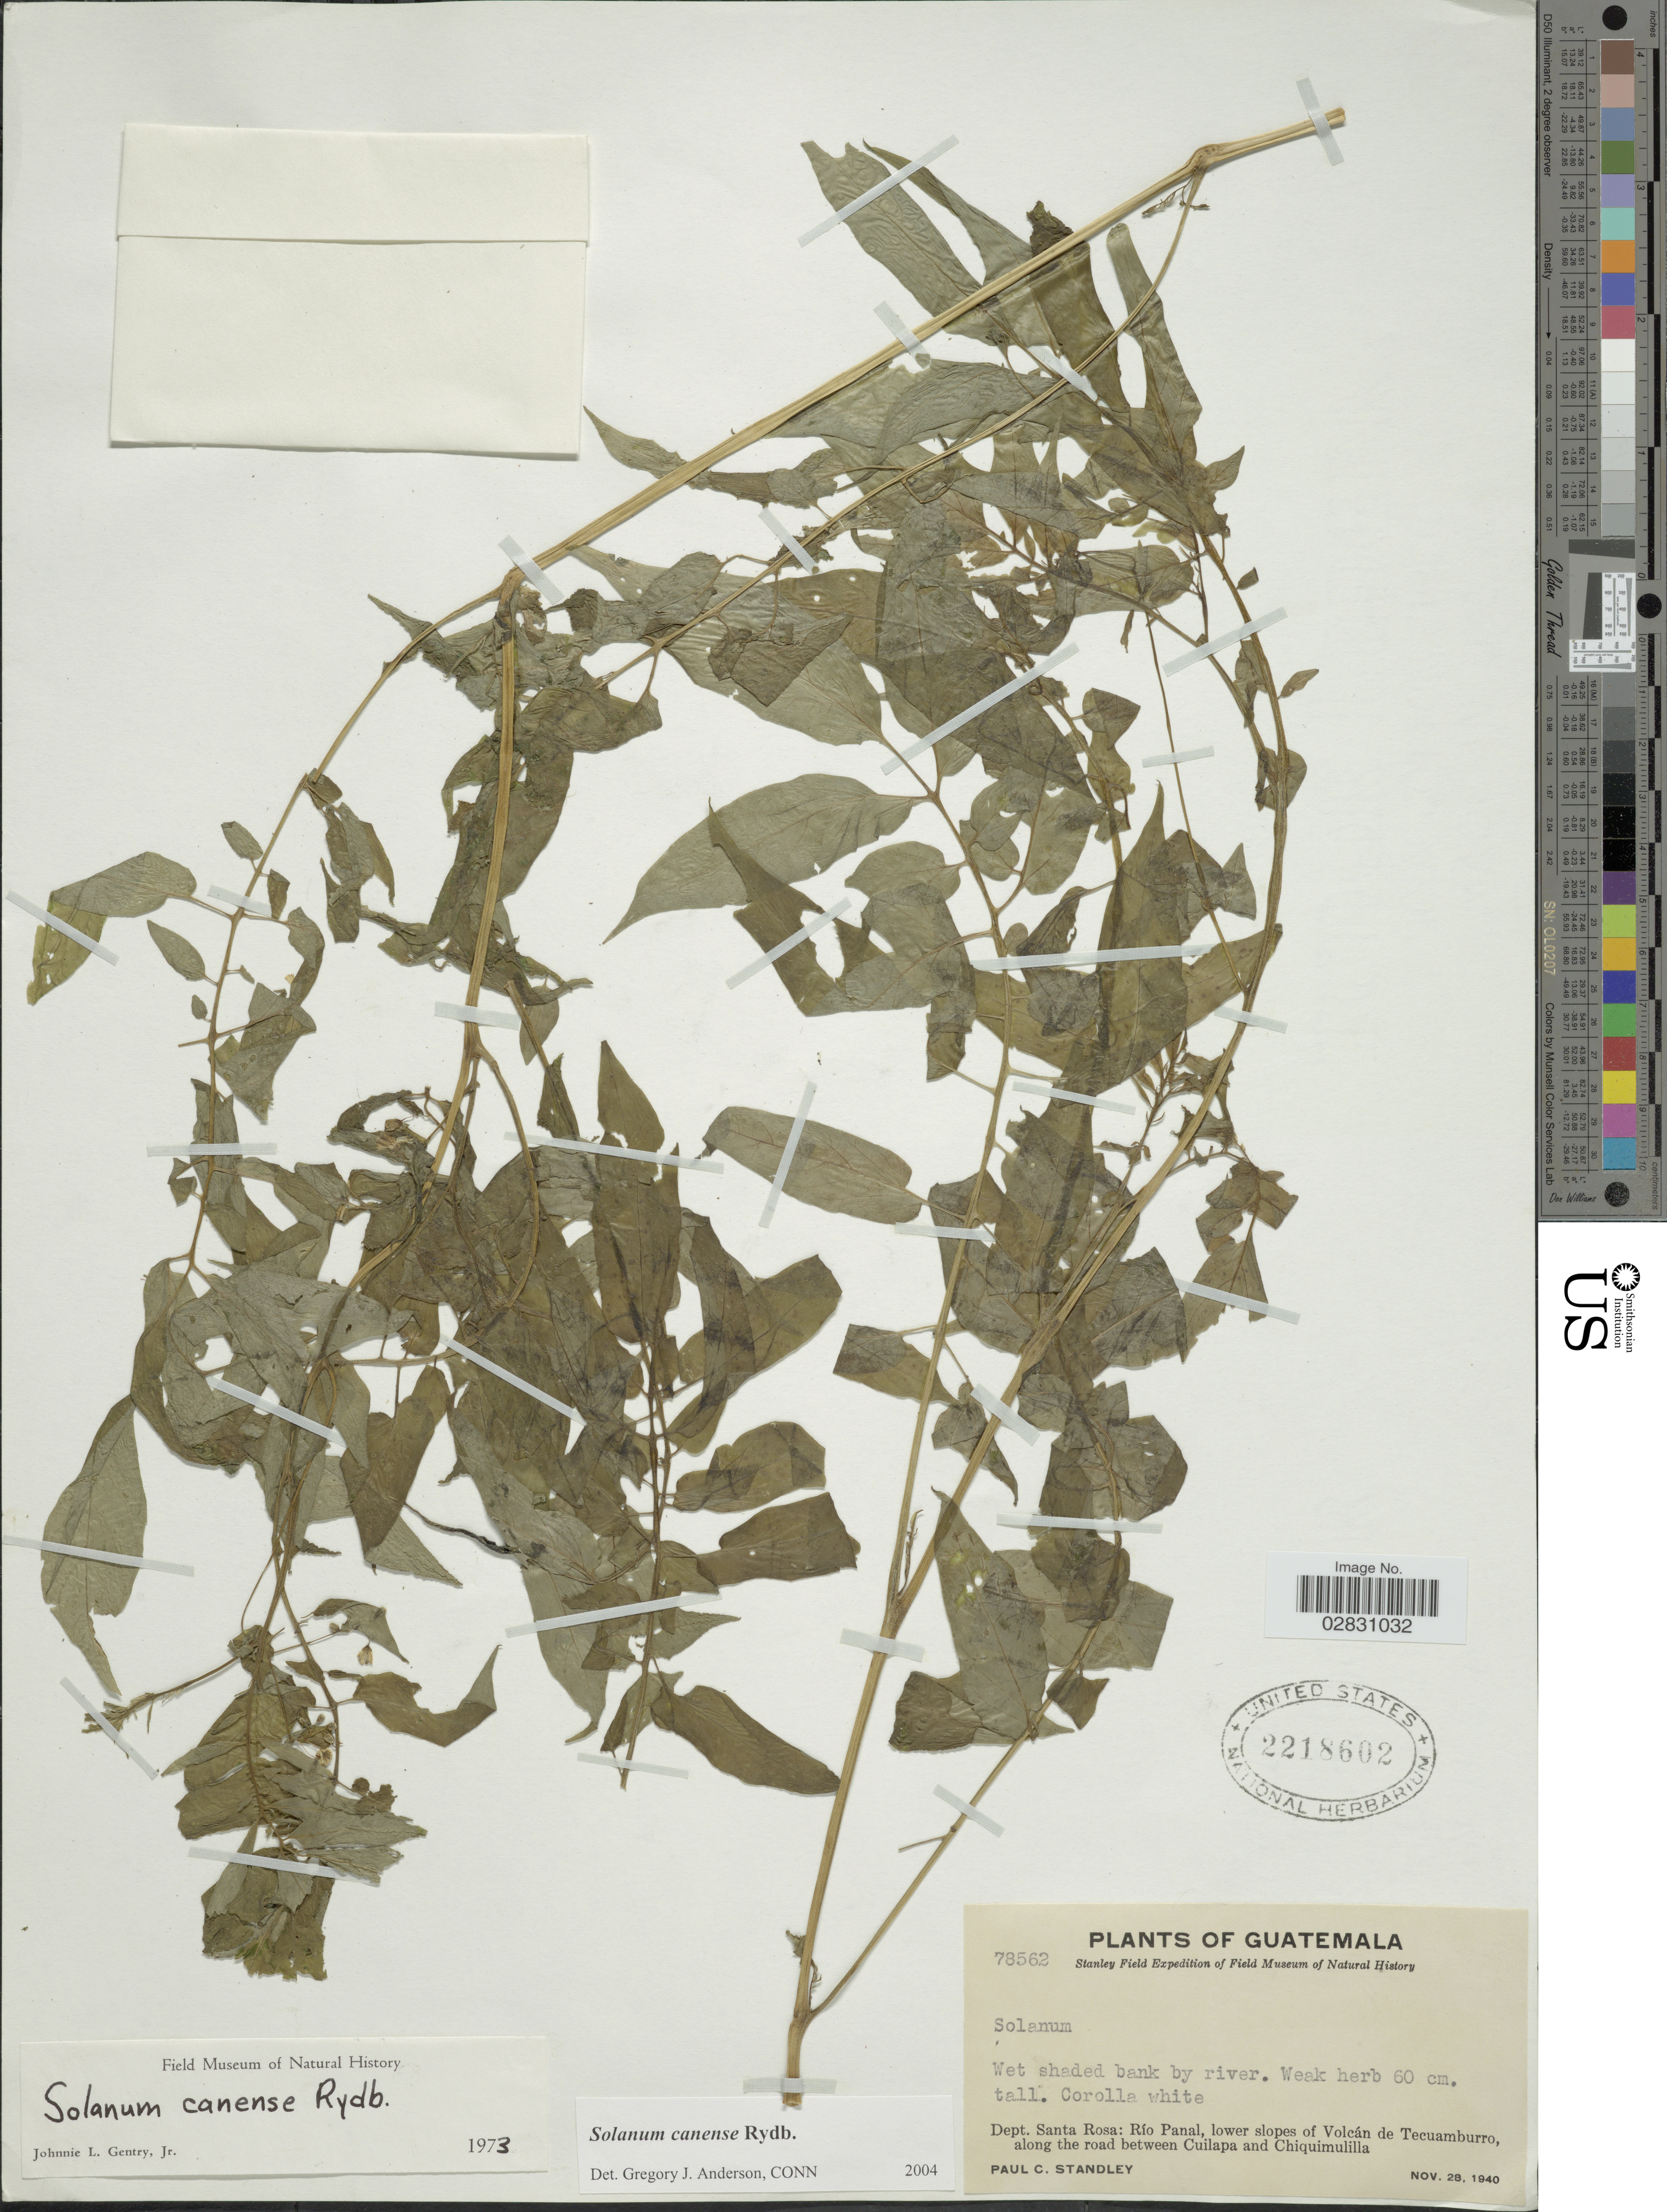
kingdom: Plantae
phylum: Tracheophyta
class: Magnoliopsida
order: Solanales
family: Solanaceae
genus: Solanum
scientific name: Solanum canense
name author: Rydb.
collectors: P. C. Standley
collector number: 78562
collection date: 1940-11-28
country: Guatemala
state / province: Santa Rosa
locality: Dept. Santa Rosa: Río Panal, lower slopes of Volcán de Tecuamburro, along the road between Cuilapa and Chiquimulilla.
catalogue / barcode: US 2218602